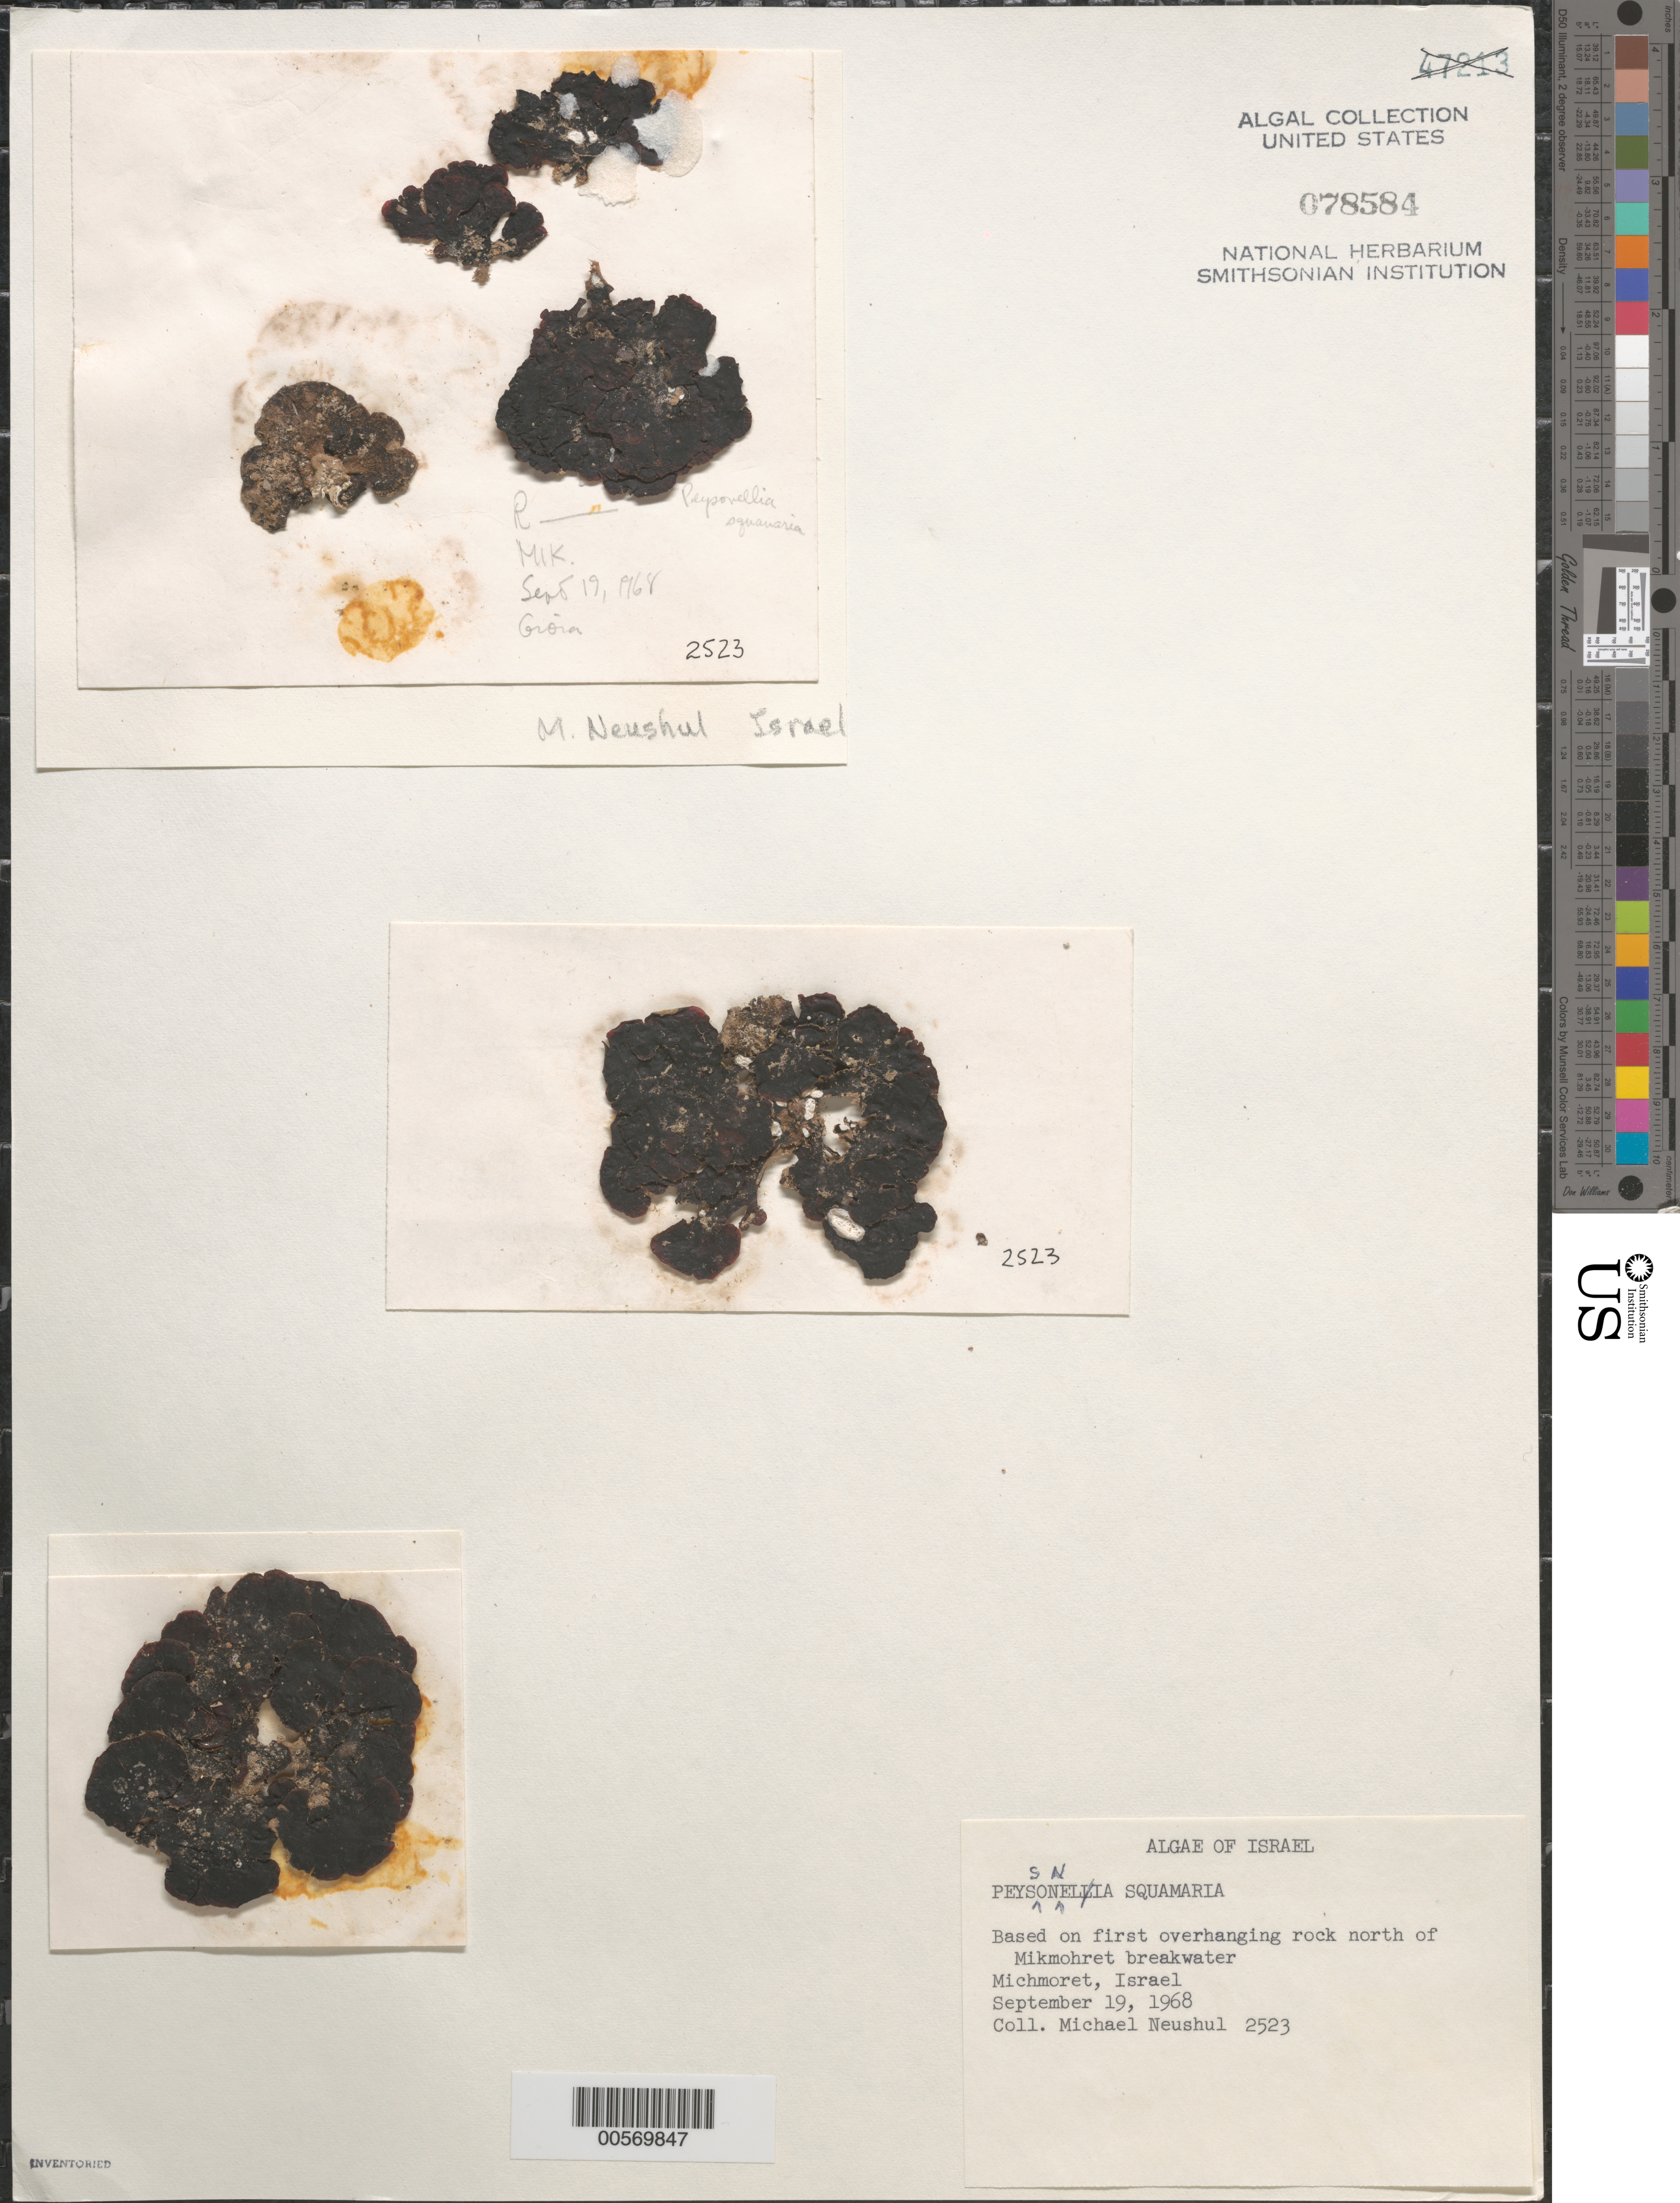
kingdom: Plantae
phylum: Rhodophyta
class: Florideophyceae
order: Peyssonneliales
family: Peyssonneliaceae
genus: Peyssonnelia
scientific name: Peyssonnelia squamaria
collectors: M. Neushul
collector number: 2523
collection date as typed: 19 Sep 1968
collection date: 1968-09-19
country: Israel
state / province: Central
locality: Mikhmoret, north of Mikhmoret Breakwater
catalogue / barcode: US 78584